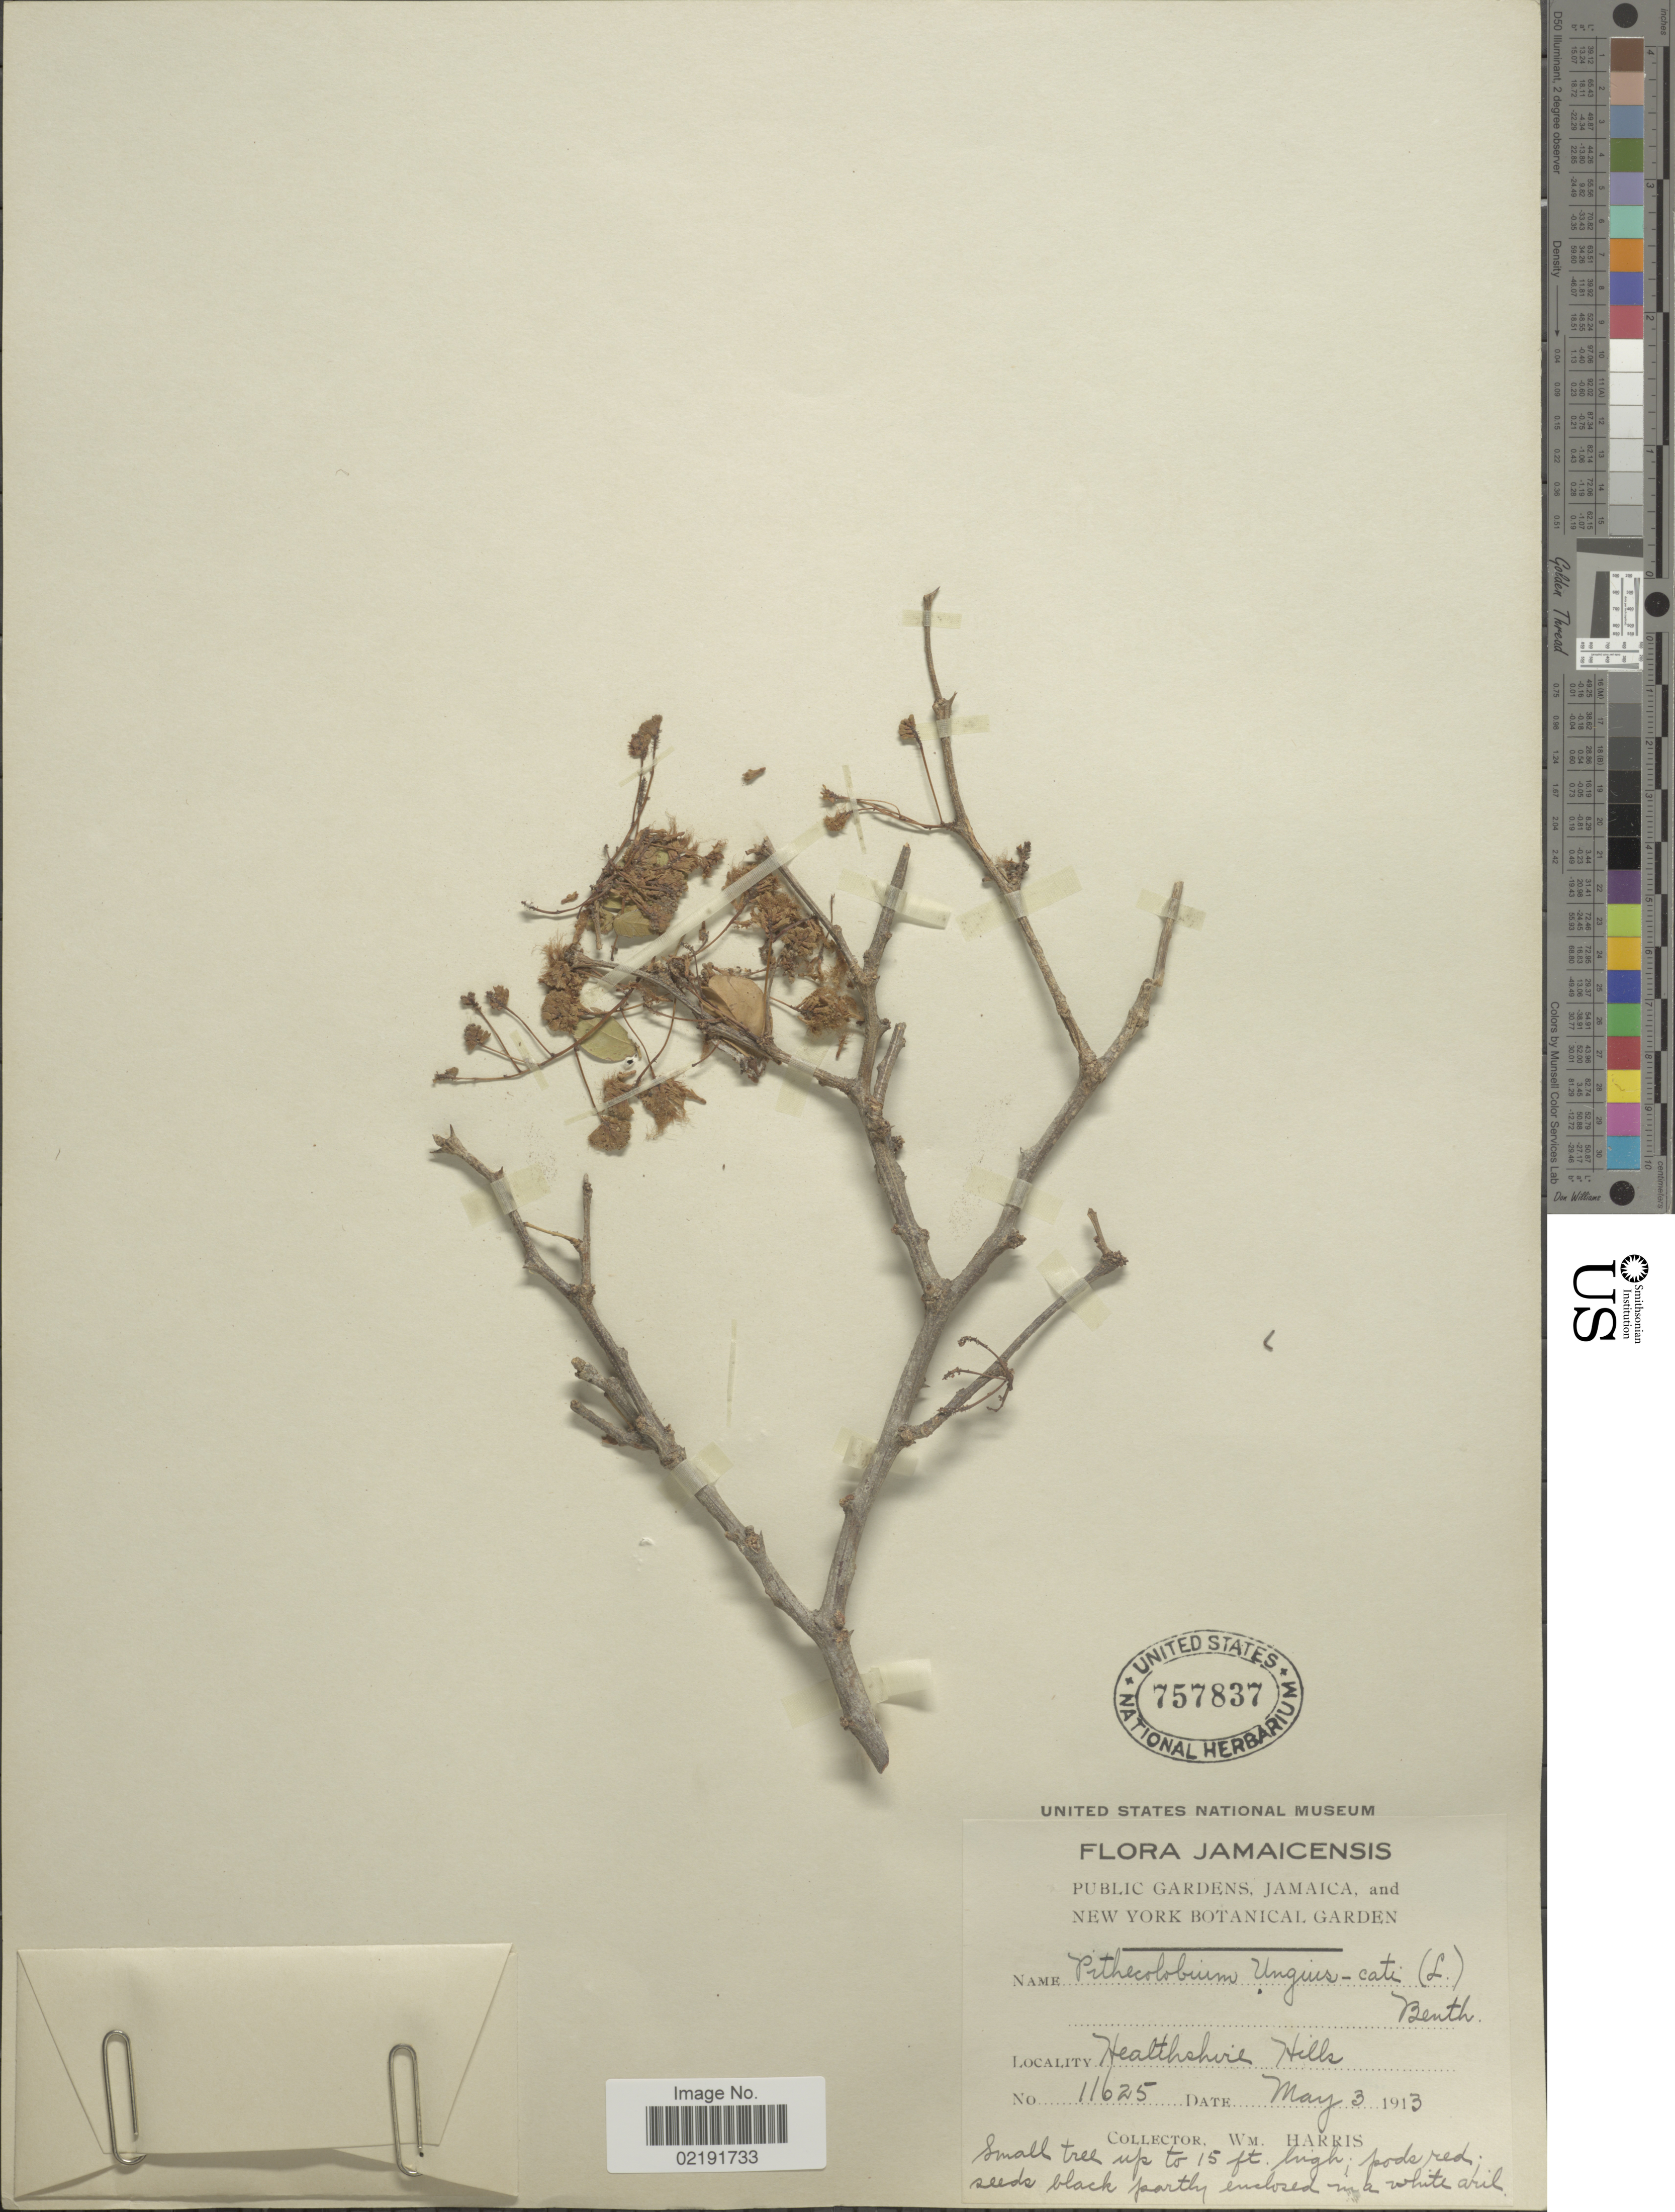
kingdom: Plantae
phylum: Tracheophyta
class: Magnoliopsida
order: Fabales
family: Fabaceae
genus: Pithecellobium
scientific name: Pithecellobium unguis-cati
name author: (L.) Benth.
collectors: W. Harris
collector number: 11625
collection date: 1913-05-03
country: Jamaica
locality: Healthshire Hills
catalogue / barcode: US 757837